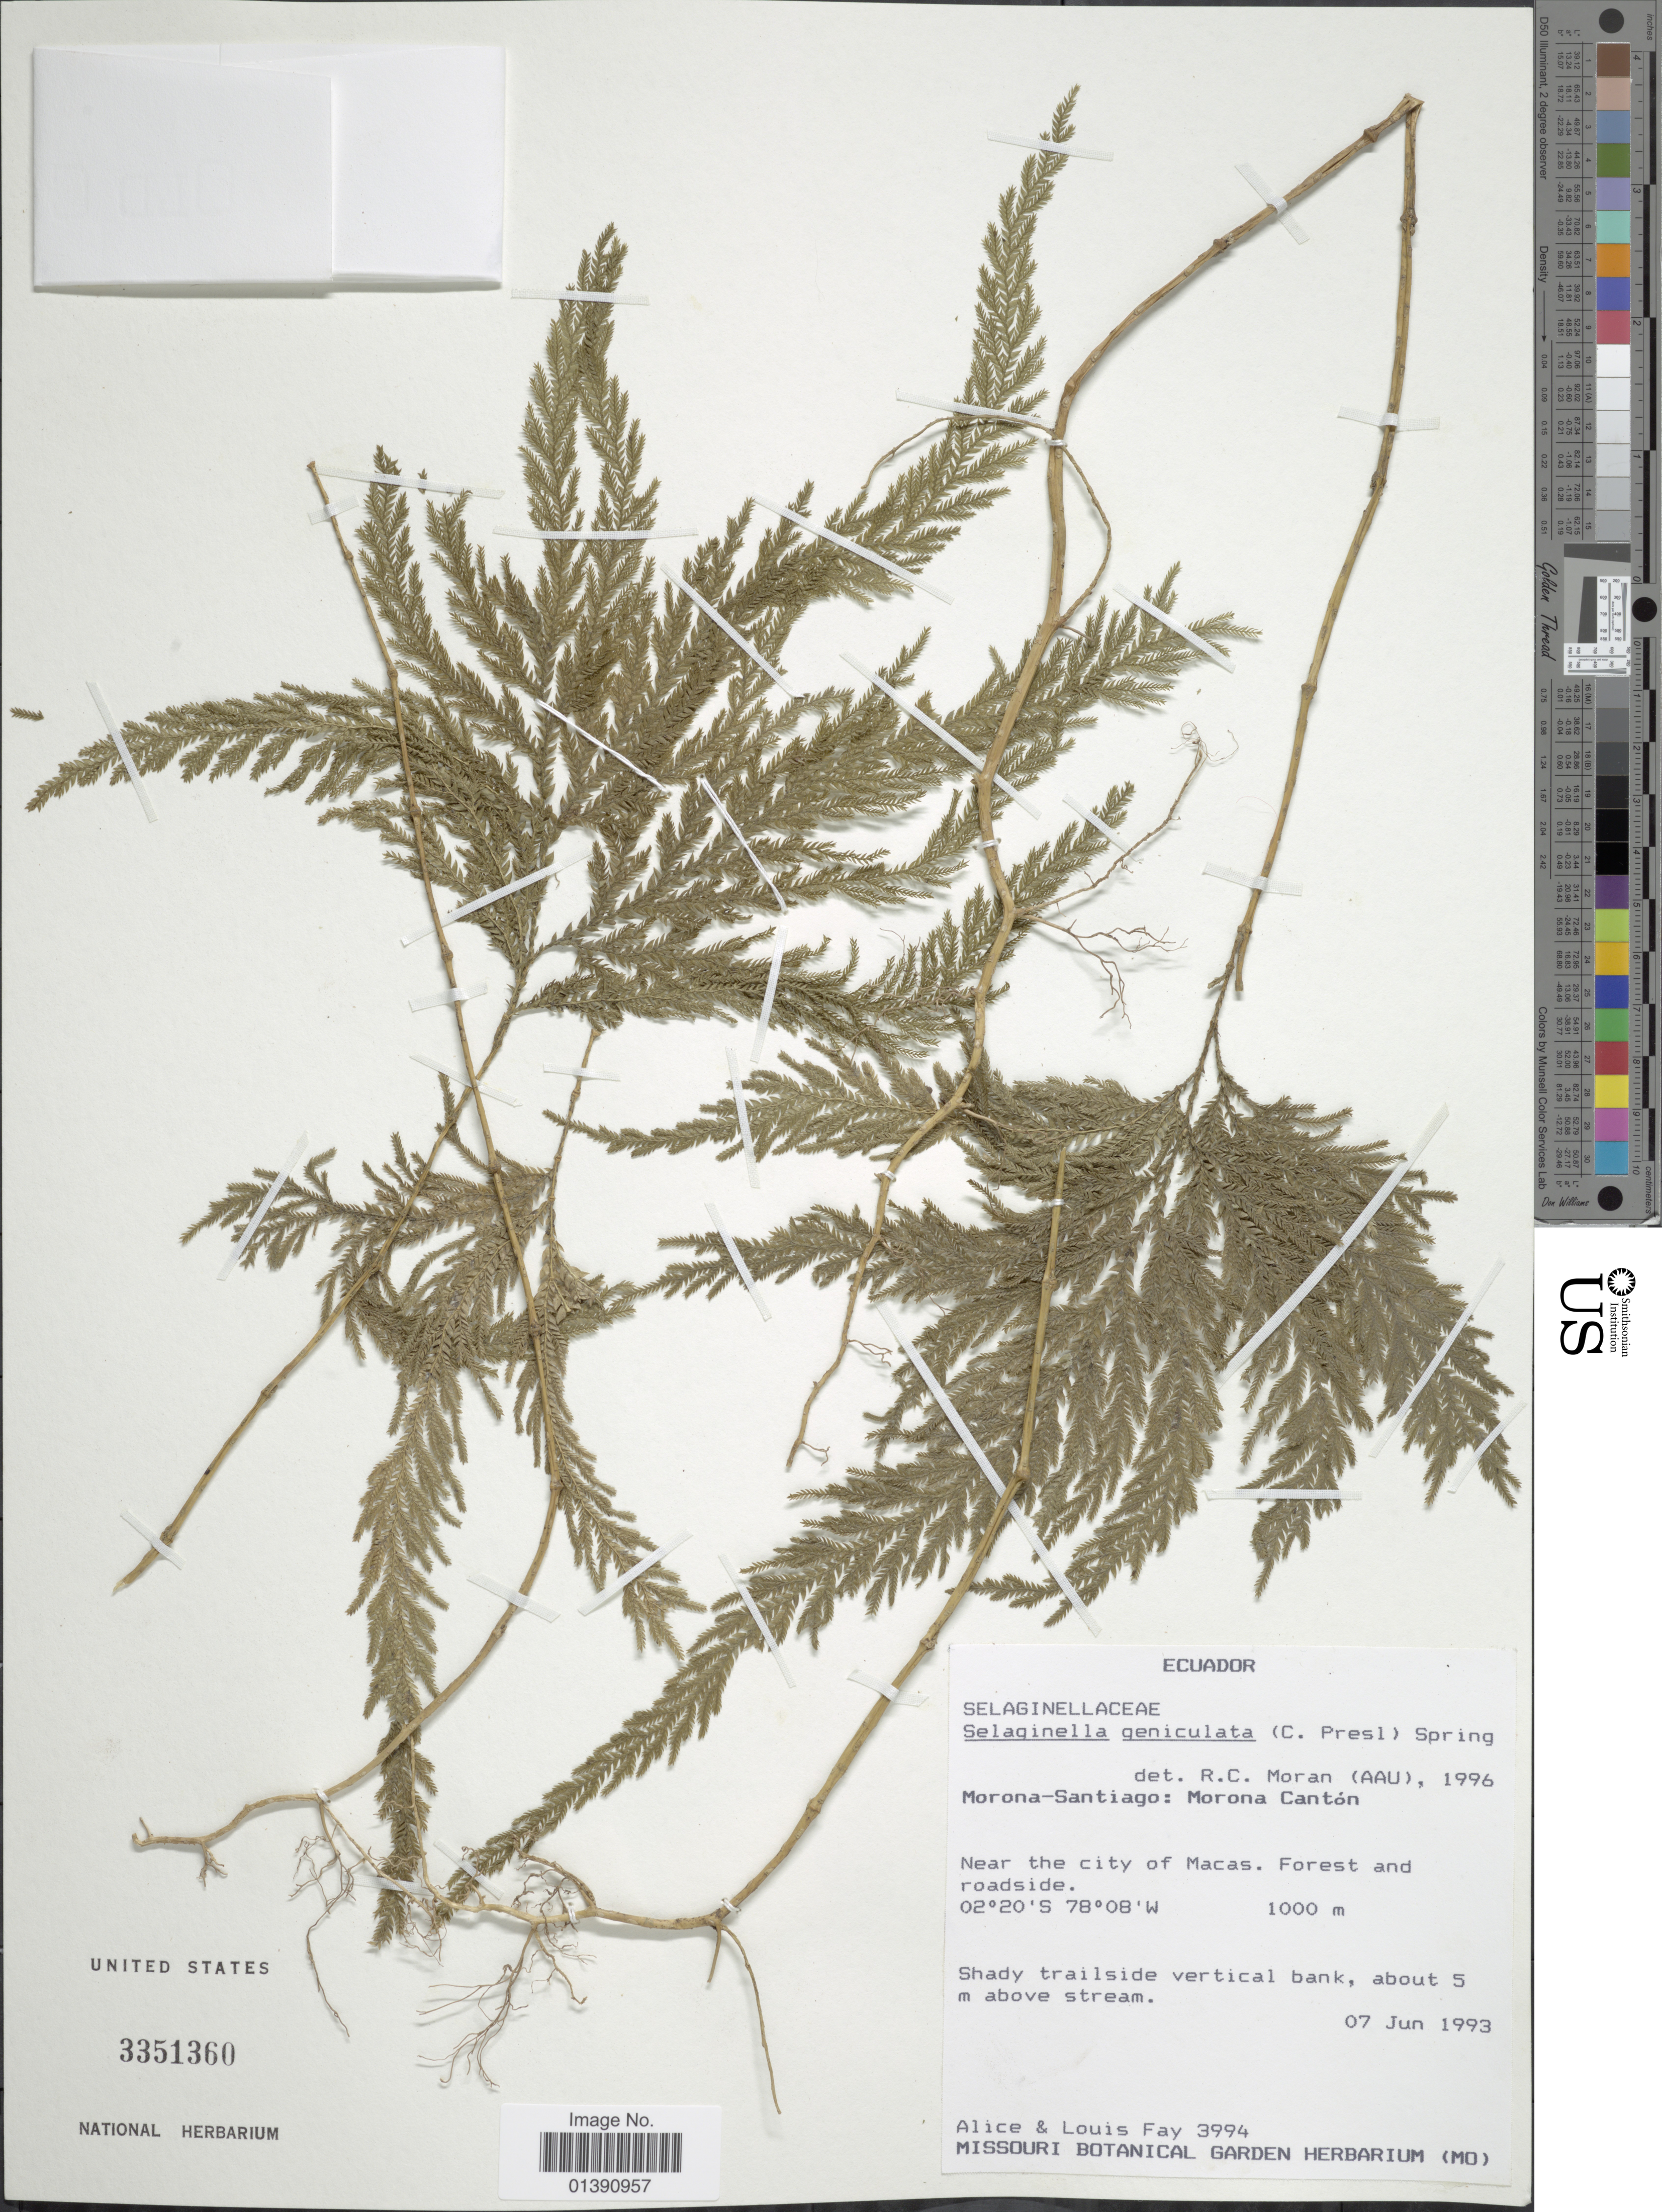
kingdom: Plantae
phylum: Tracheophyta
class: Lycopodiopsida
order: Selaginellales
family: Selaginellaceae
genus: Selaginella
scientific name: Selaginella geniculata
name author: (C. Presl) Spring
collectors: A. Fay & L. Fay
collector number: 3994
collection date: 1993-06-07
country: Ecuador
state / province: Morona-Santiago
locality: Morona Cantón, Near the city of Macas. forest and roadside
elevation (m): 1000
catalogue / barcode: US 3351360